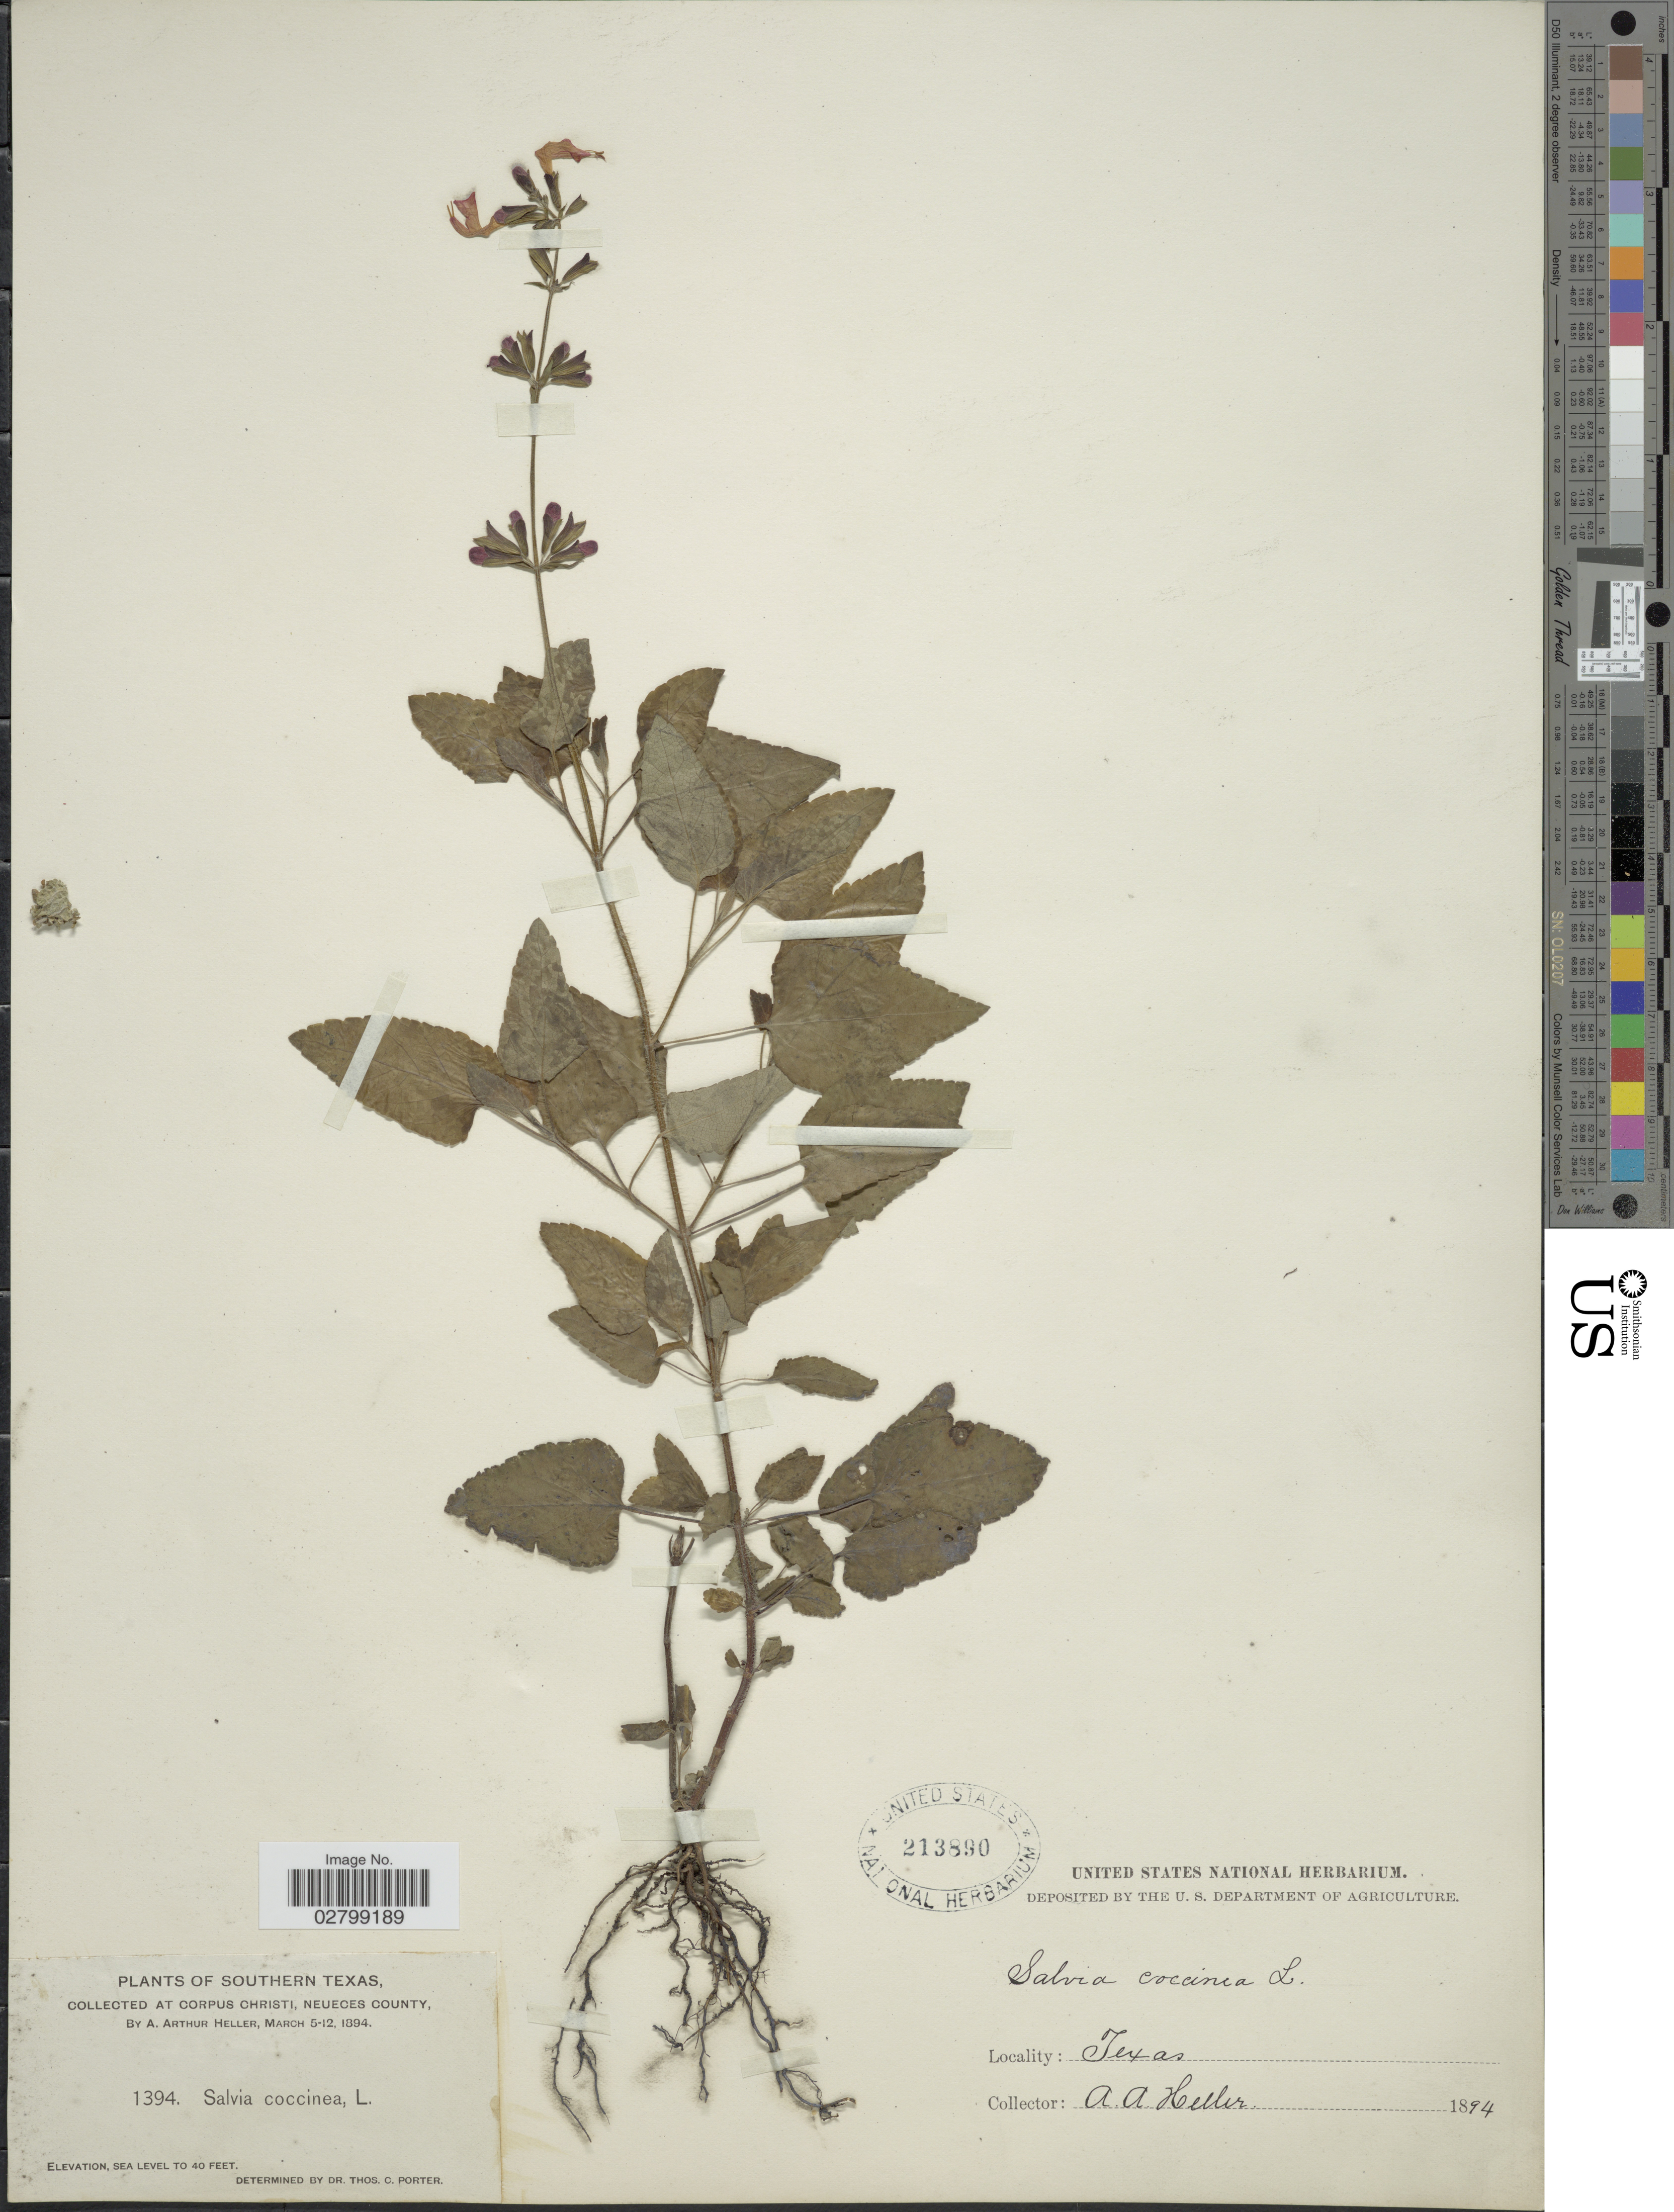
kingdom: Plantae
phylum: Tracheophyta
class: Magnoliopsida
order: Lamiales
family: Lamiaceae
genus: Salvia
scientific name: Salvia coccinea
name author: Etlinger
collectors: A. A. Heller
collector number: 1394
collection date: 1894-03-05/1894-03-12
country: United States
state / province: Texas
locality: Southern Texas, at Corpus Christi, Neueces County.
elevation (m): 0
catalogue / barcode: US 213890